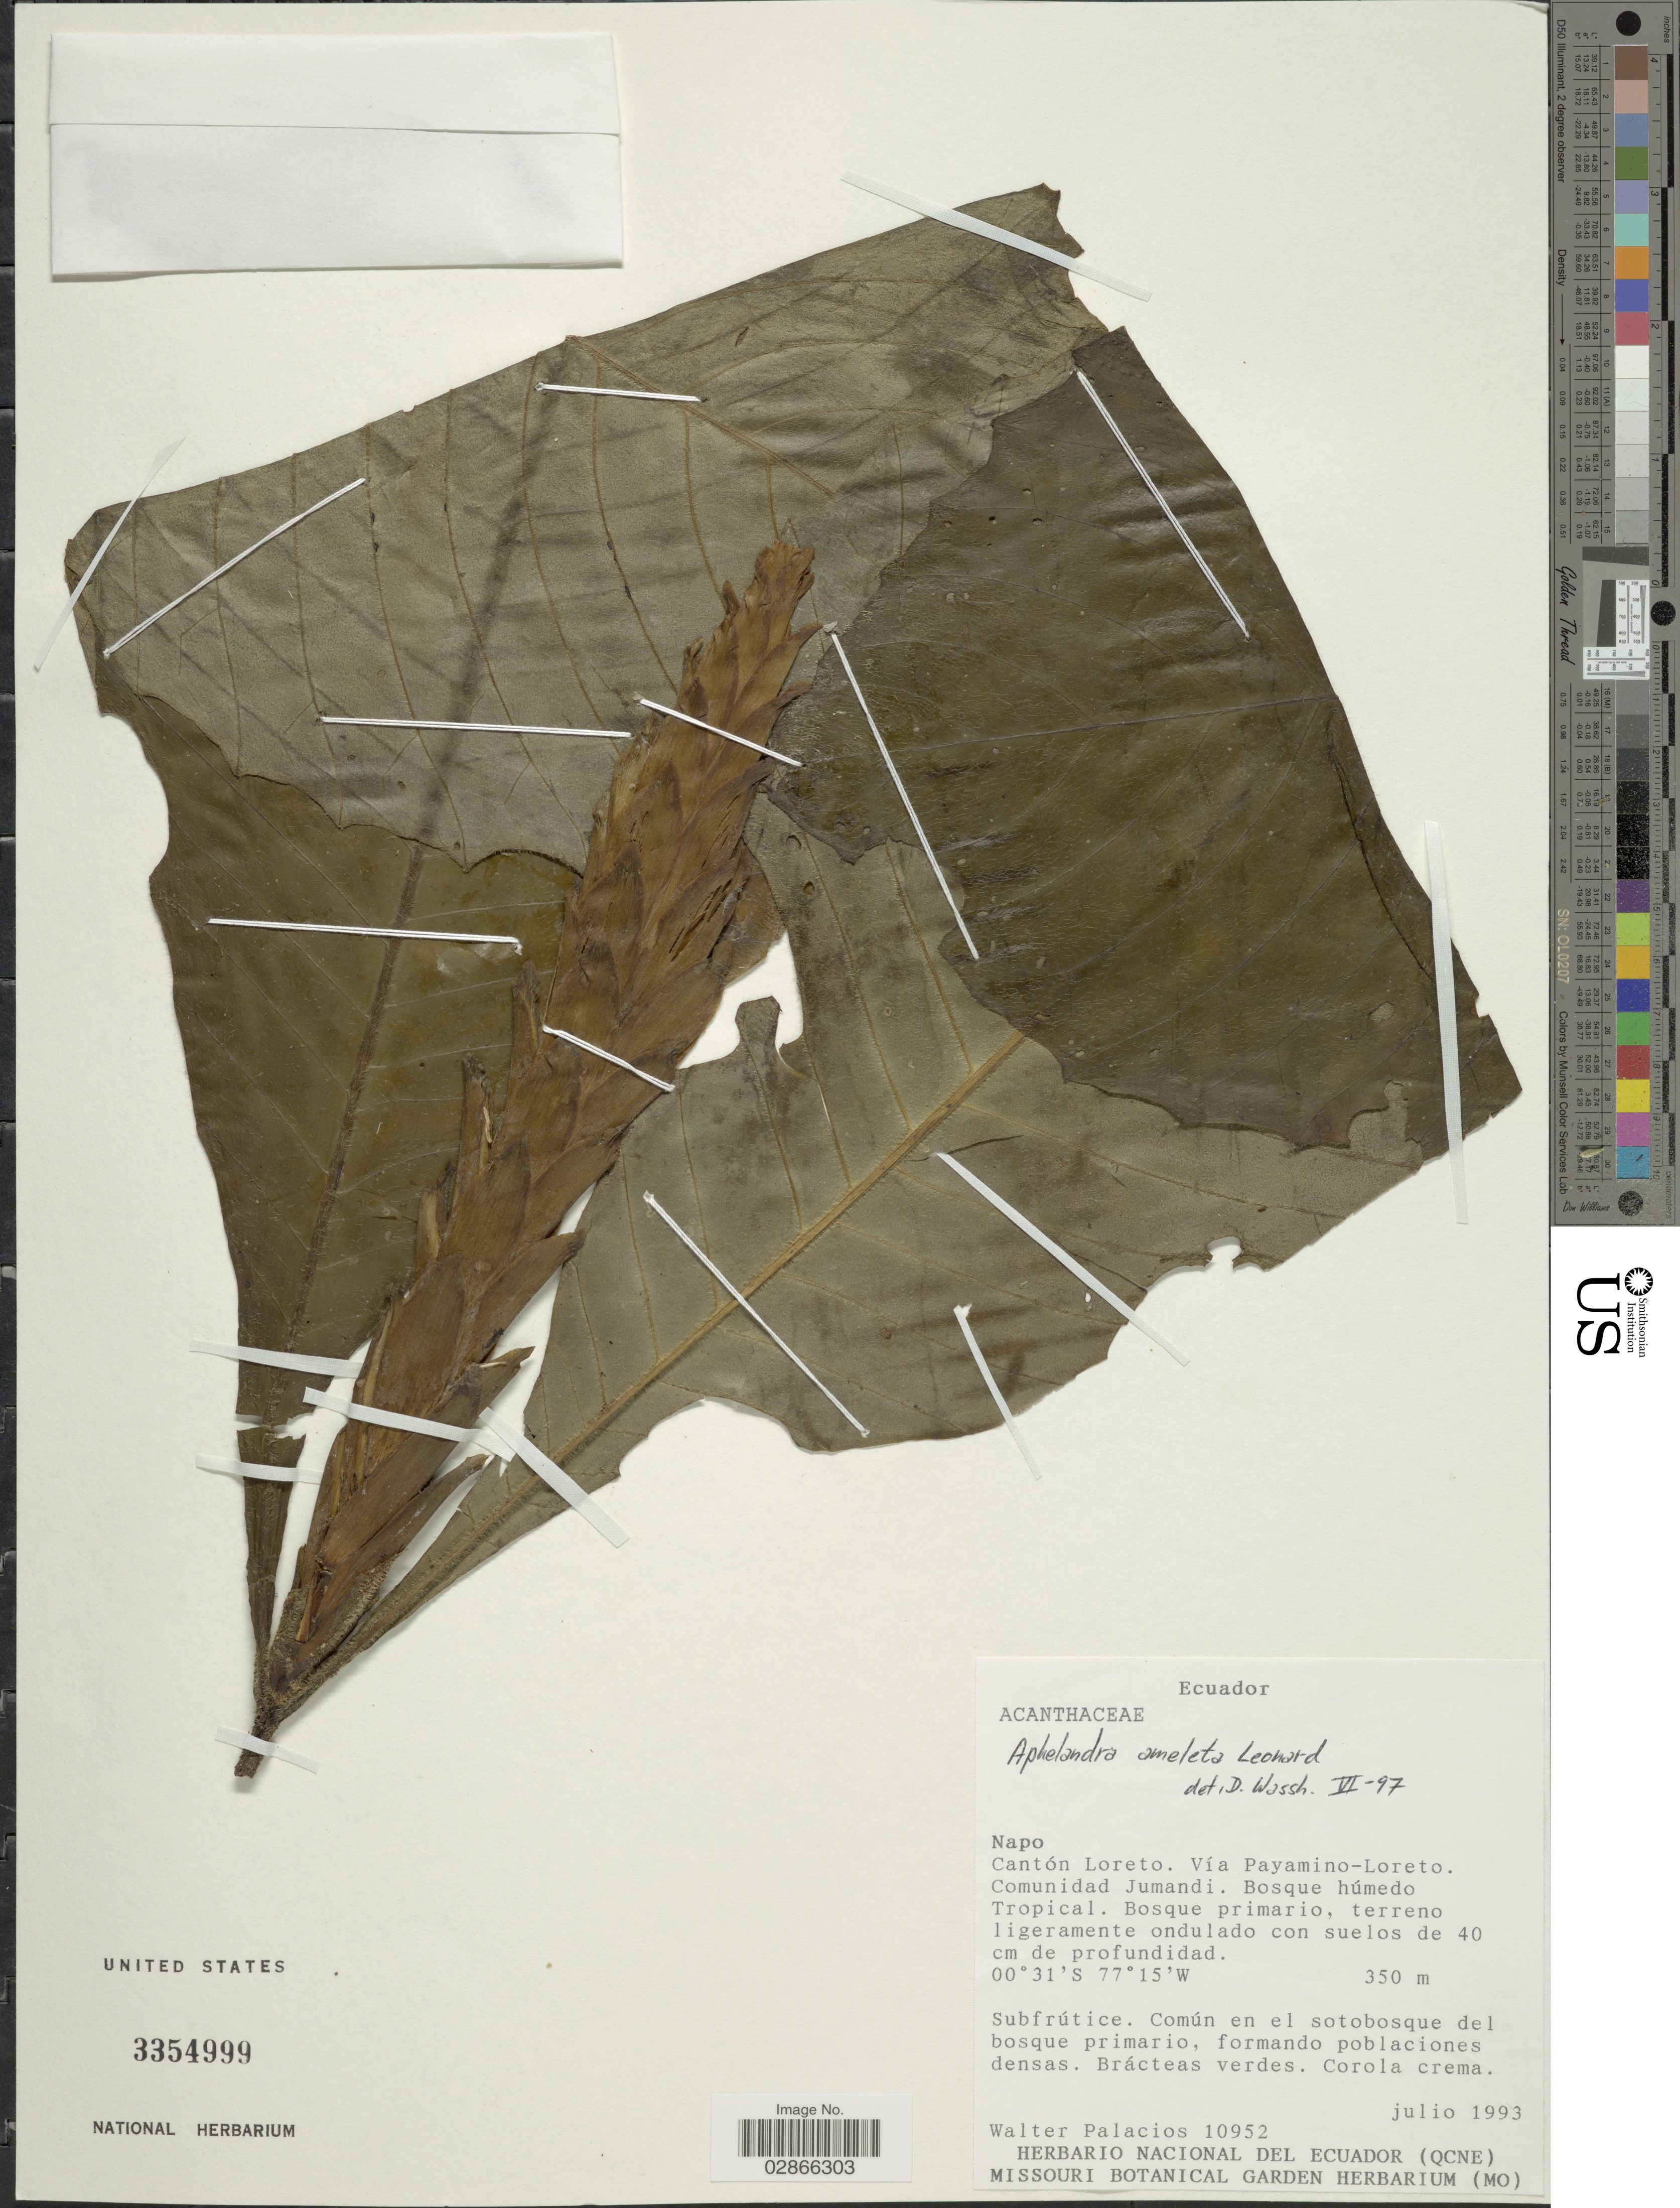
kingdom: Plantae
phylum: Tracheophyta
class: Magnoliopsida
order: Lamiales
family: Acanthaceae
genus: Aphelandra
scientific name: Aphelandra ameleta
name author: Leonard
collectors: W. Palacios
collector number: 10952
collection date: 1993-07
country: Ecuador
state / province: Napo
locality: Cantón Loreto. Vía Payamino-Loreto. Comunidad Jumandi.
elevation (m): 350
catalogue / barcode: US 3354999